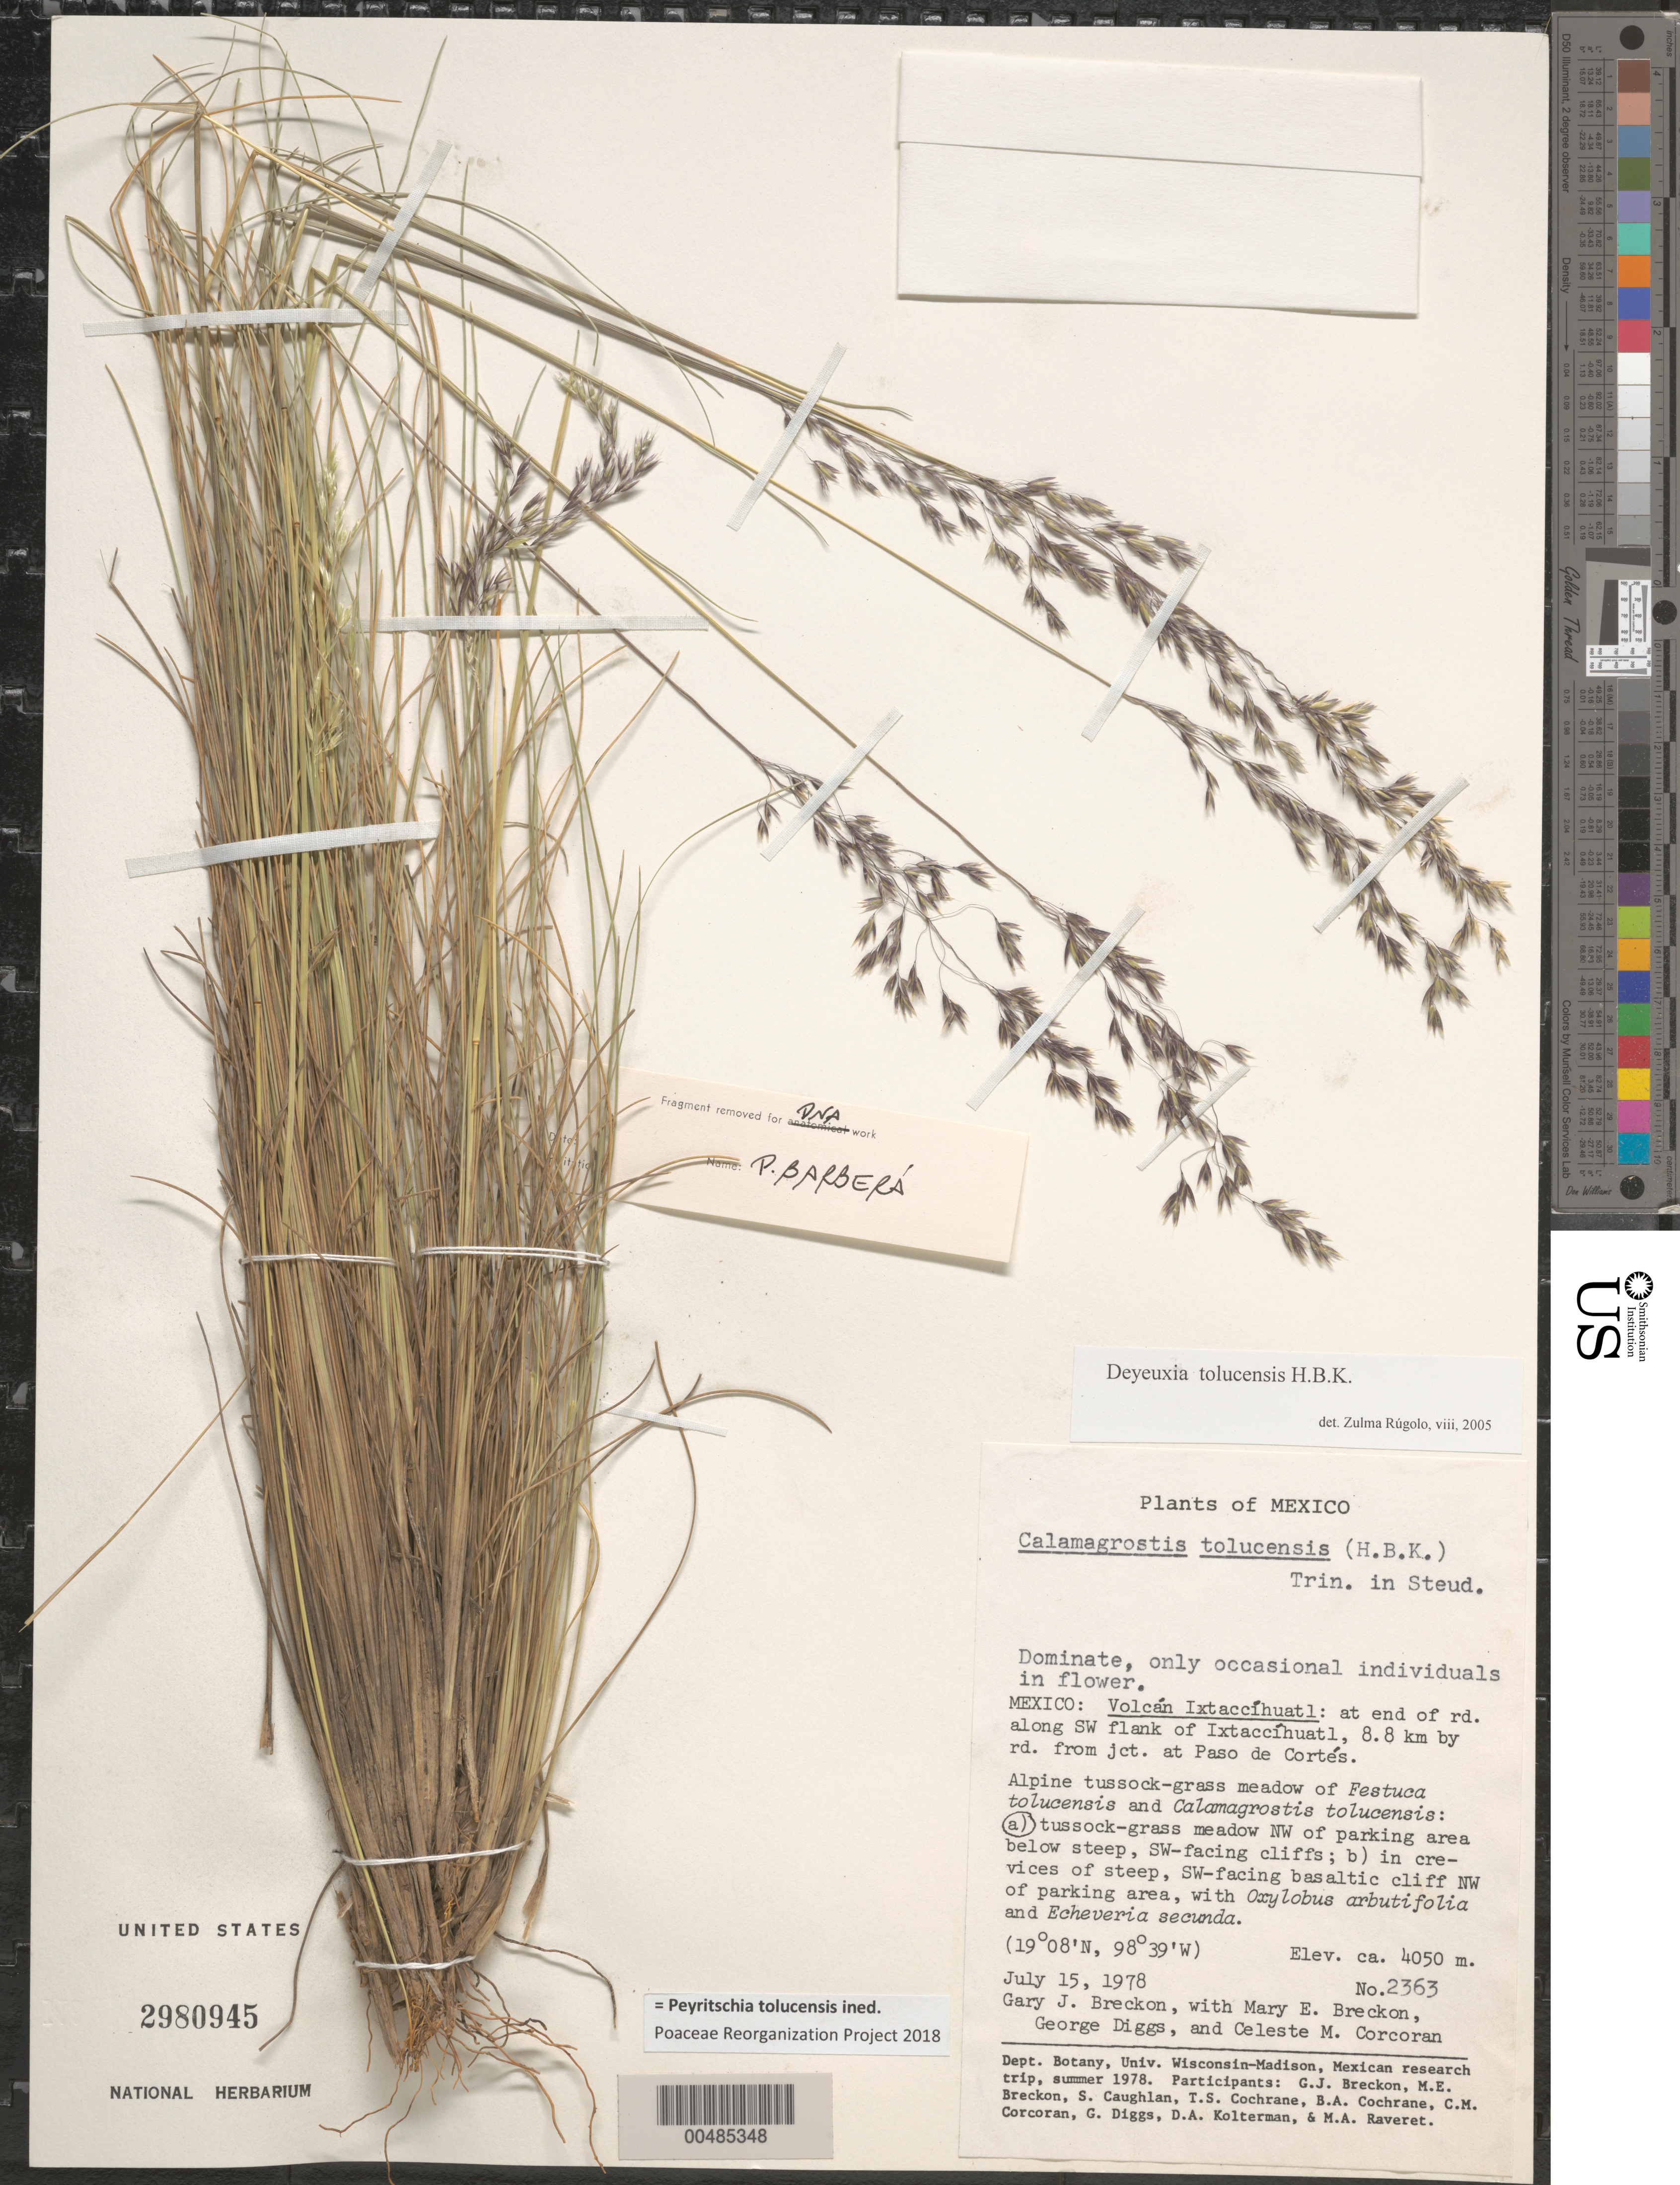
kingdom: Plantae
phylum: Tracheophyta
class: Liliopsida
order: Poales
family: Poaceae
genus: Peyritschia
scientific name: Peyritschia tolucensis ined.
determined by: Poaceae Reorganization Project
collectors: G. J. Breckon, M. E. Breckon, G. Diggs & C. Corcoran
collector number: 2363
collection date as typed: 15 Jul 1978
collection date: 1978-07-15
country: Mexico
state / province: México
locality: Volcán Ixtaccihuatl, along SW flank of Ixtaccihuatl, 8.8 km by rd from jct at Paso de Cortes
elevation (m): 4050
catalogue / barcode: US 2980945